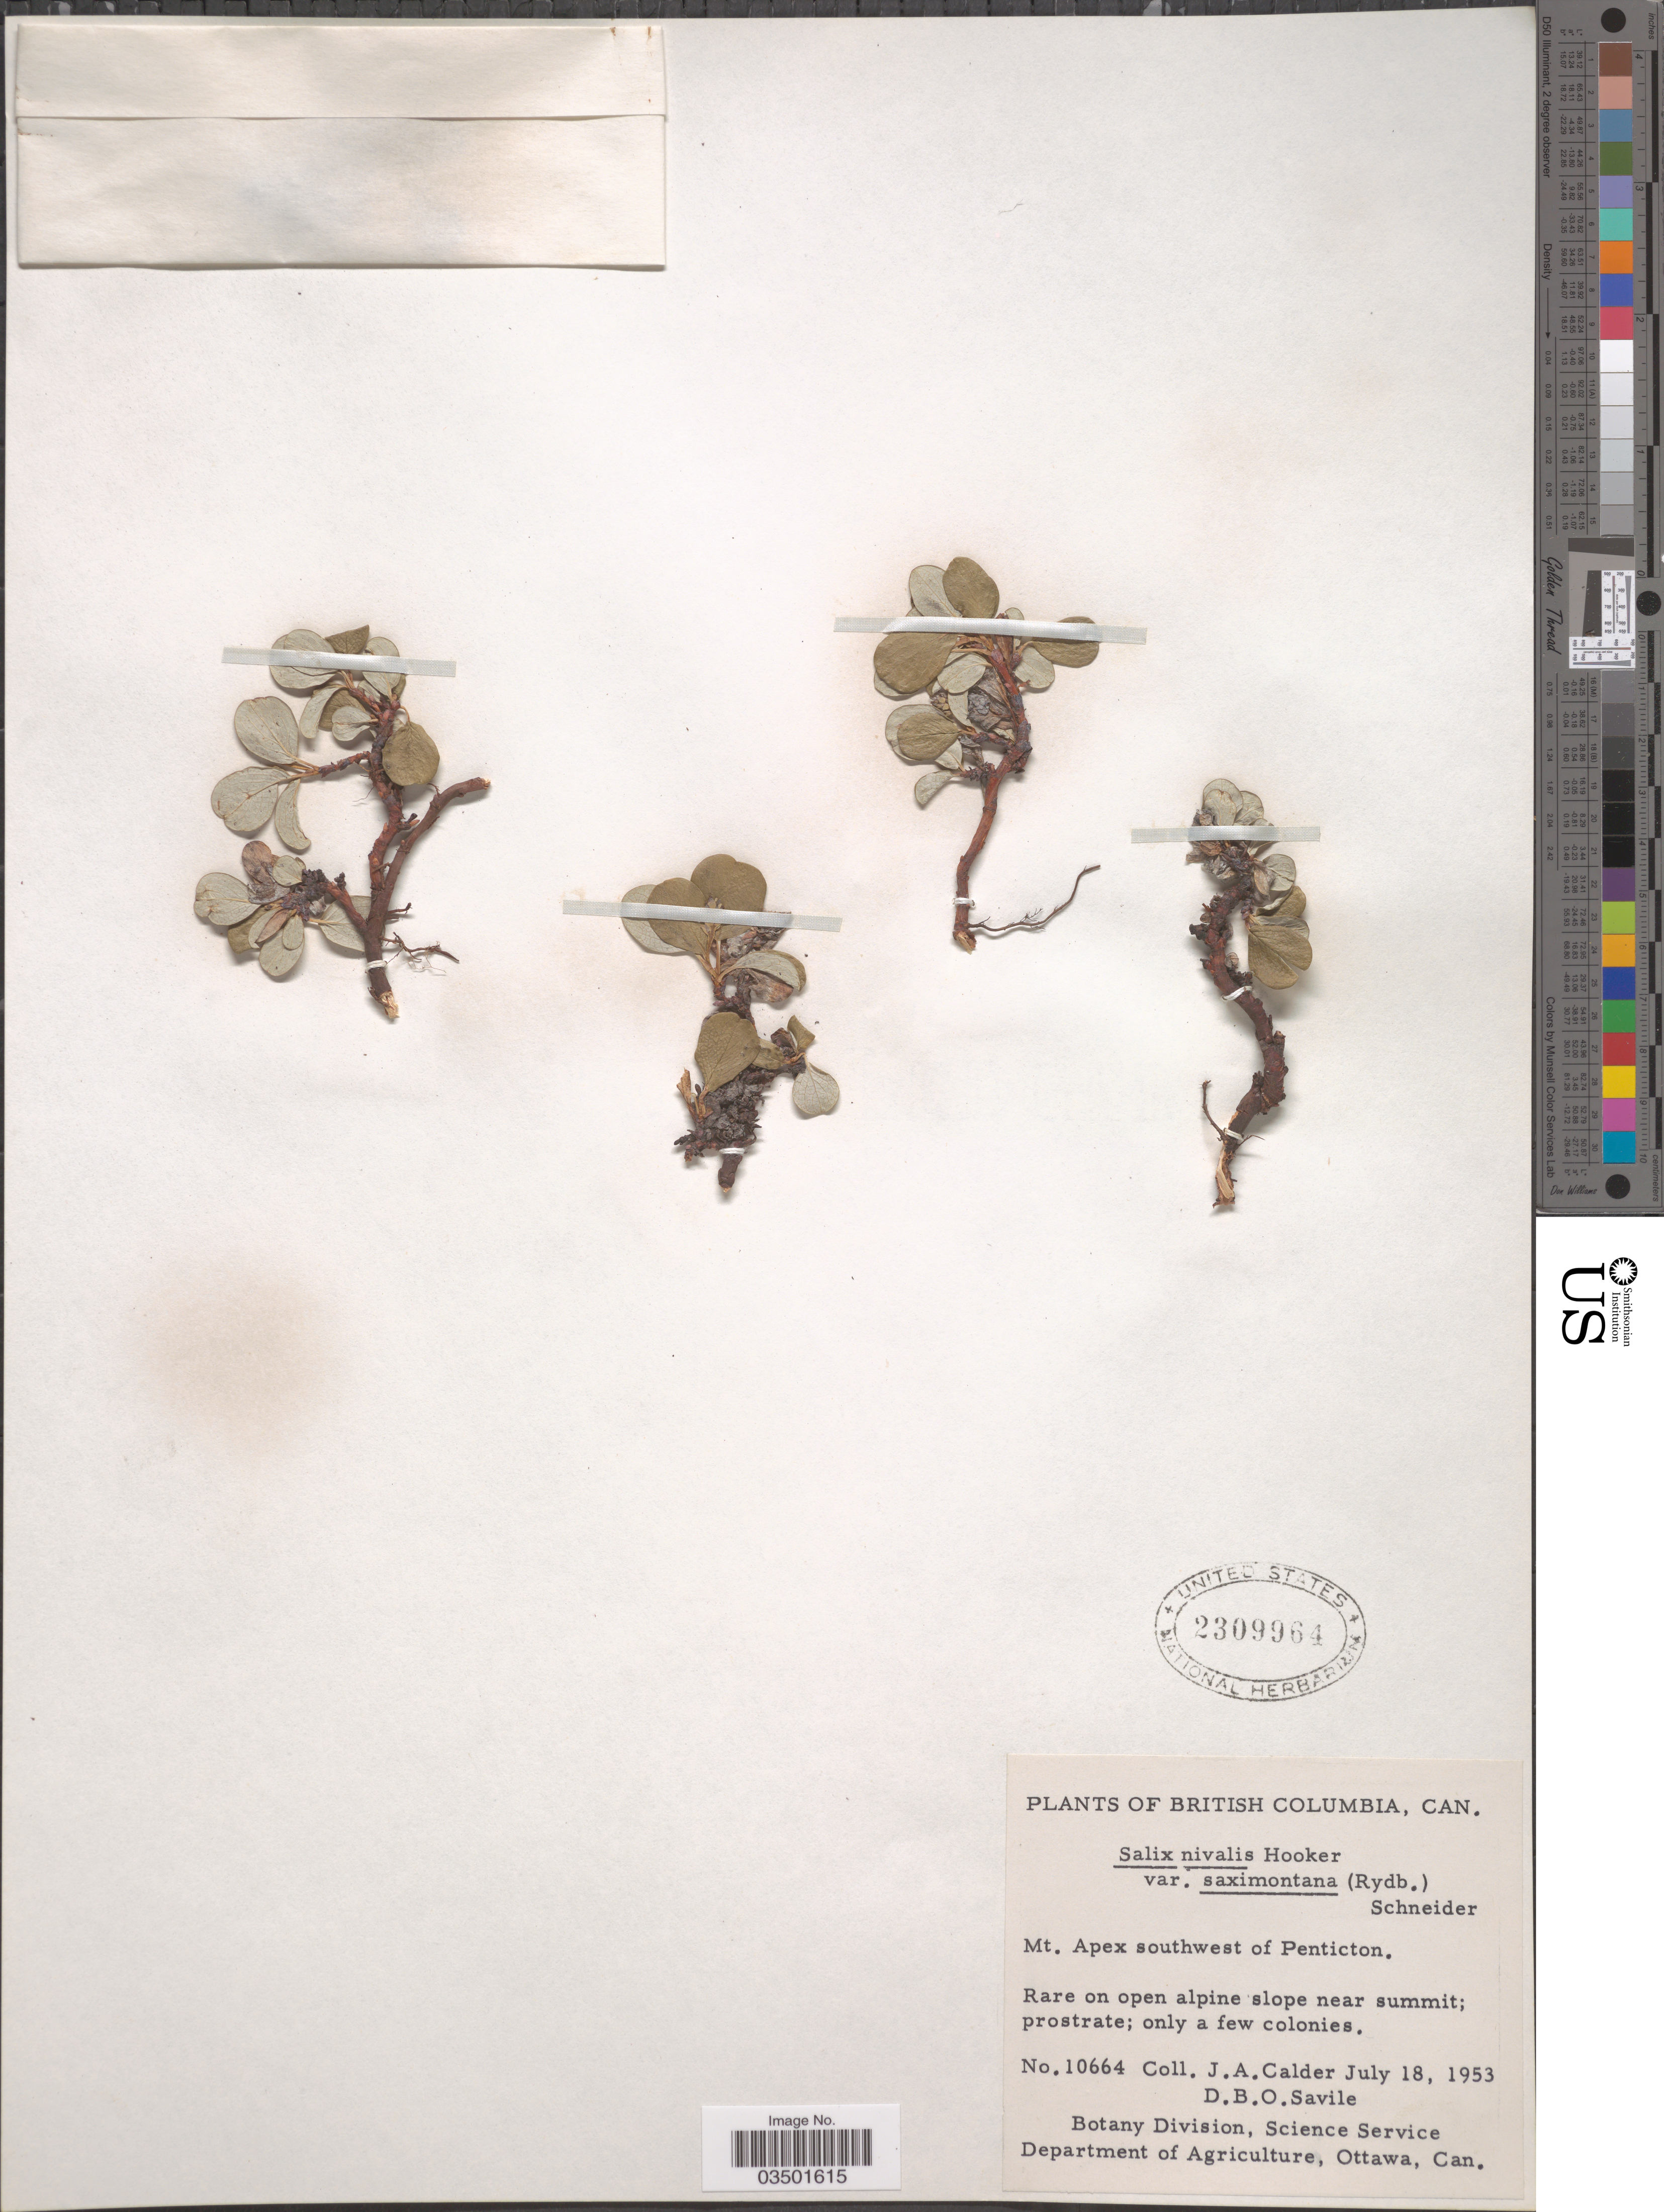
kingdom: Plantae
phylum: Tracheophyta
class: Magnoliopsida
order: Malpighiales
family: Salicaceae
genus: Salix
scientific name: Salix nivalis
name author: Hook.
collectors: J. A. Calder & D. Savile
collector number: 10664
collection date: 1953-07-18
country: Canada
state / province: British Columbia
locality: Mt. Apex southwest of Penticton.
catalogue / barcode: US 2309964